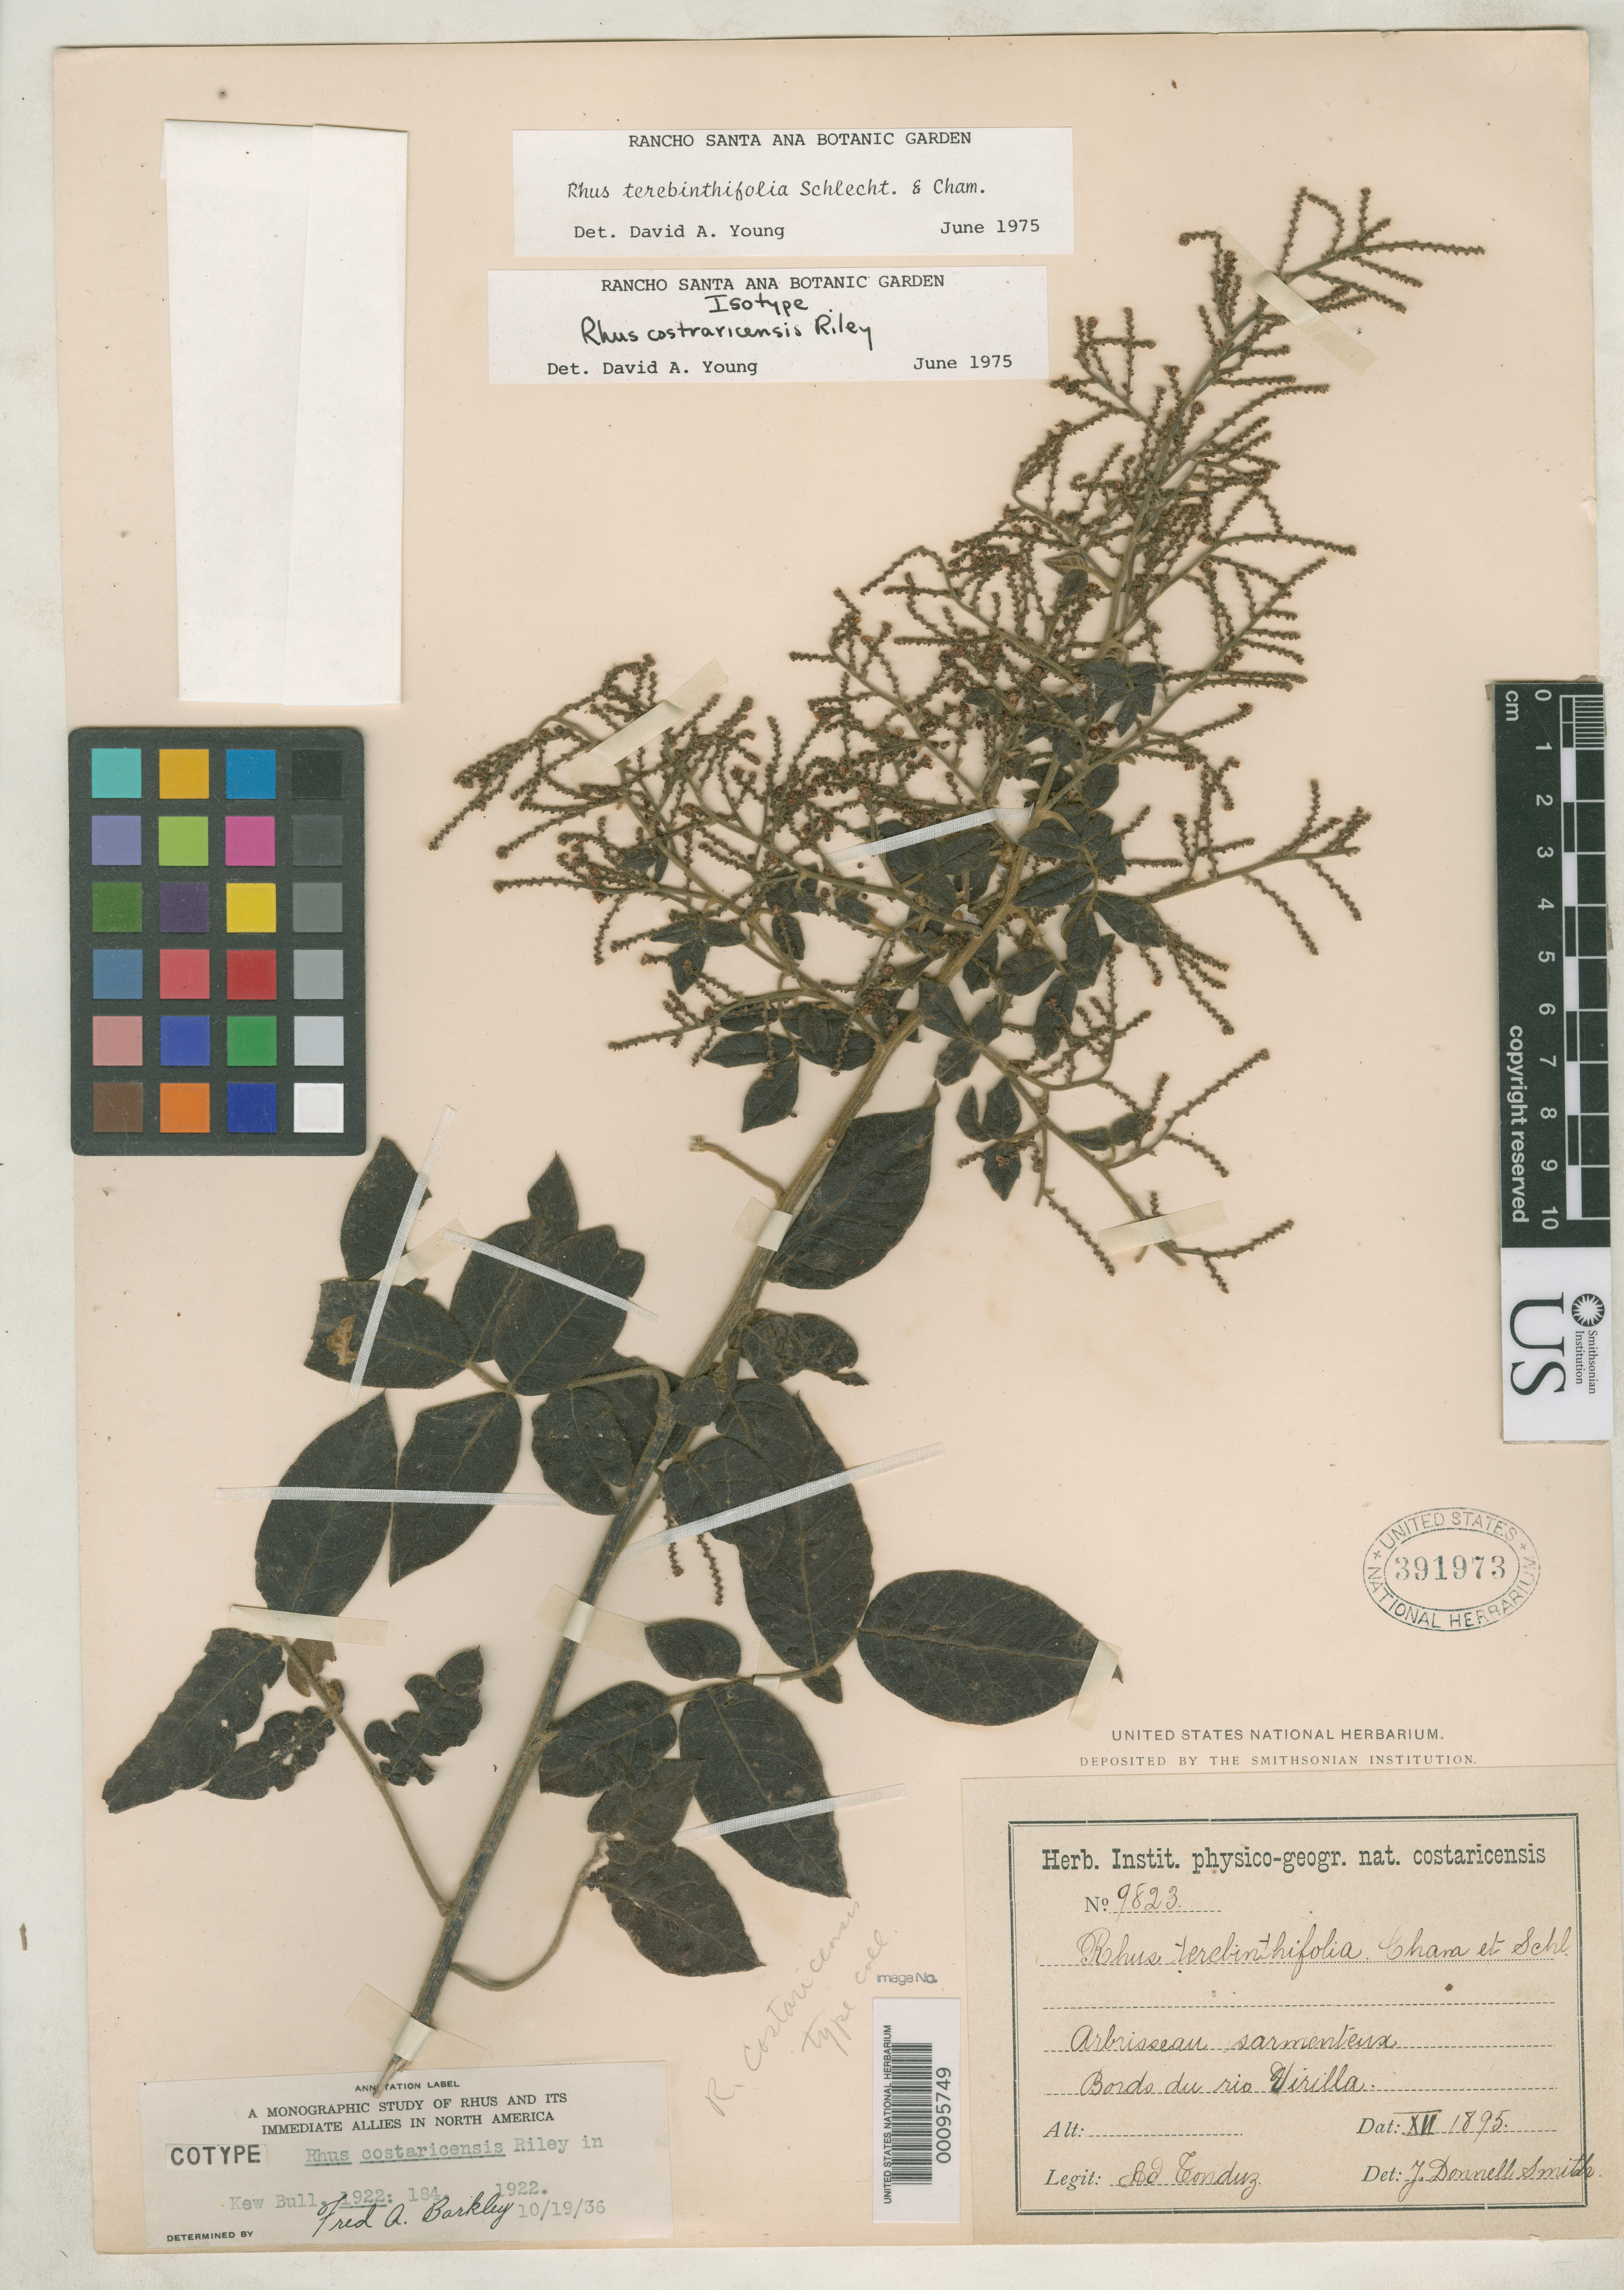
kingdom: Plantae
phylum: Tracheophyta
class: Magnoliopsida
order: Sapindales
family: Anacardiaceae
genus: Rhus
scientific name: Rhus costaricensis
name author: L. Riley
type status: Isotype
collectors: A. Tonduz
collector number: Herb. Nac. Costaric. 9823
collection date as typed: Dec 1895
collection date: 1895-12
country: Costa Rica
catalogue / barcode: US 391973